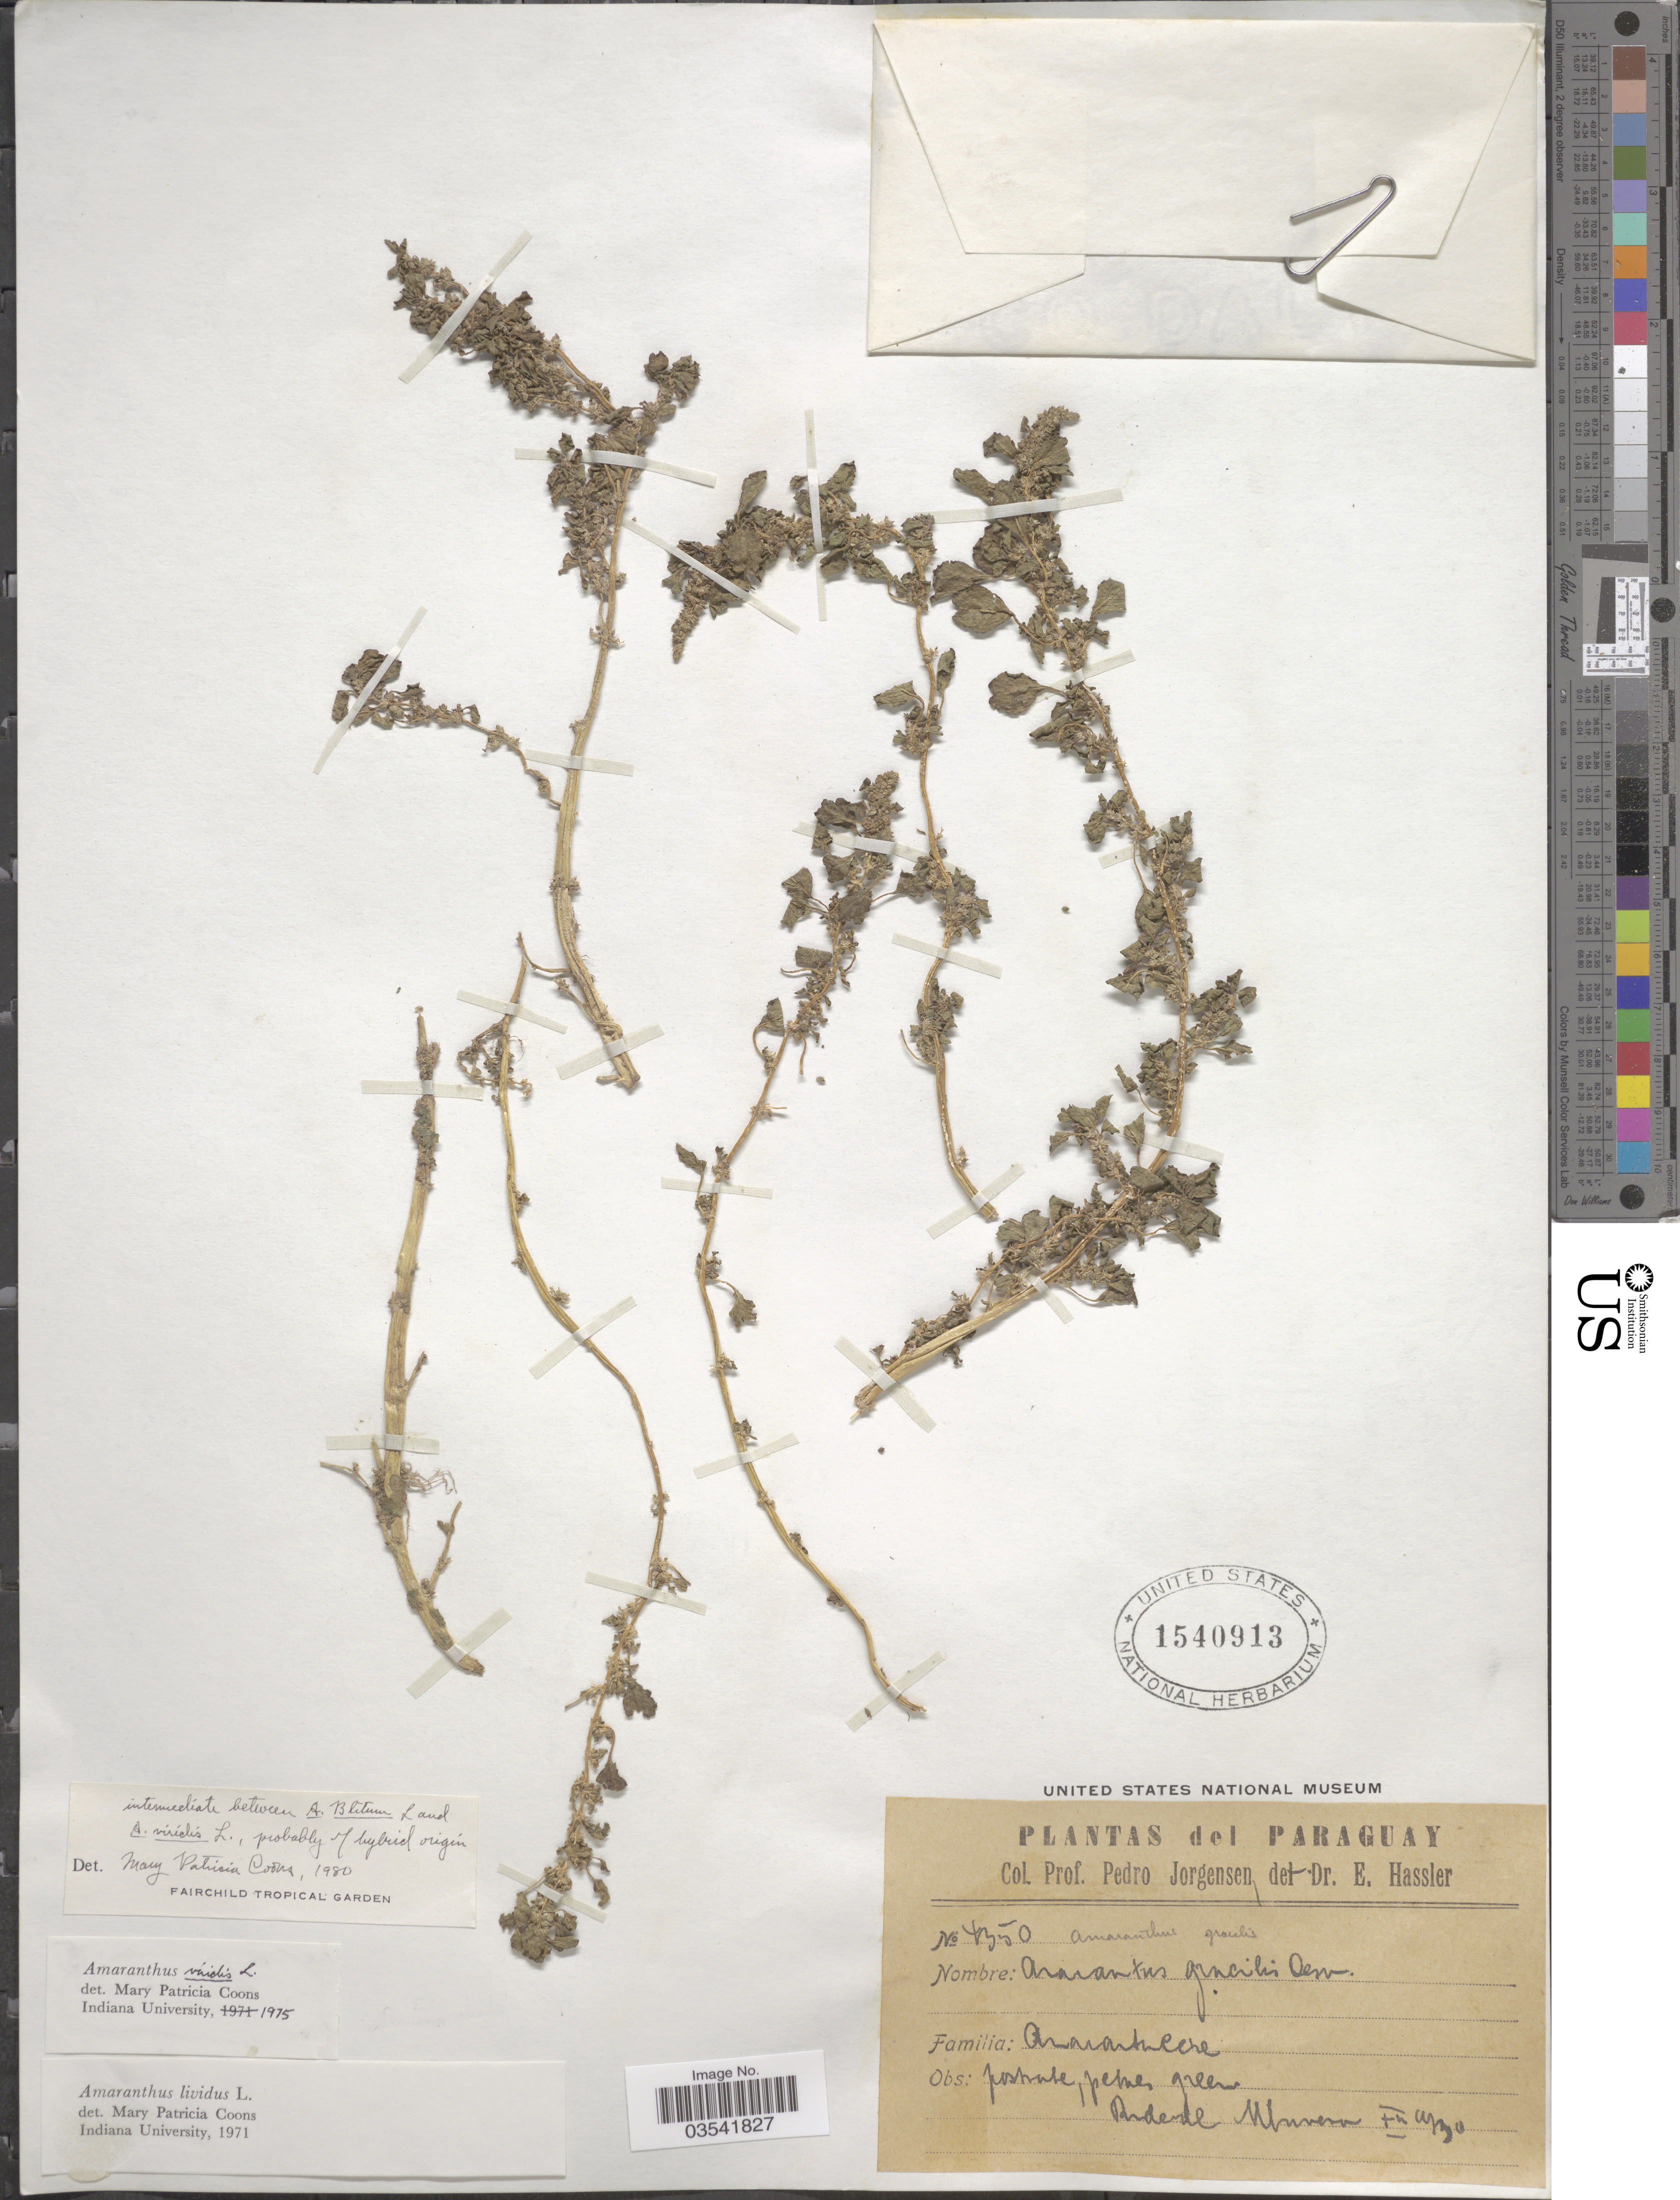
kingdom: Plantae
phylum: Tracheophyta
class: Magnoliopsida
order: Caryophyllales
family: Amaranthaceae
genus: Amaranthus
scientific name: Amaranthus blitum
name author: L.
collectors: P. Jörgensen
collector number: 4350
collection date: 1930-12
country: Paraguay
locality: Mburero.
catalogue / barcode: US 1540913